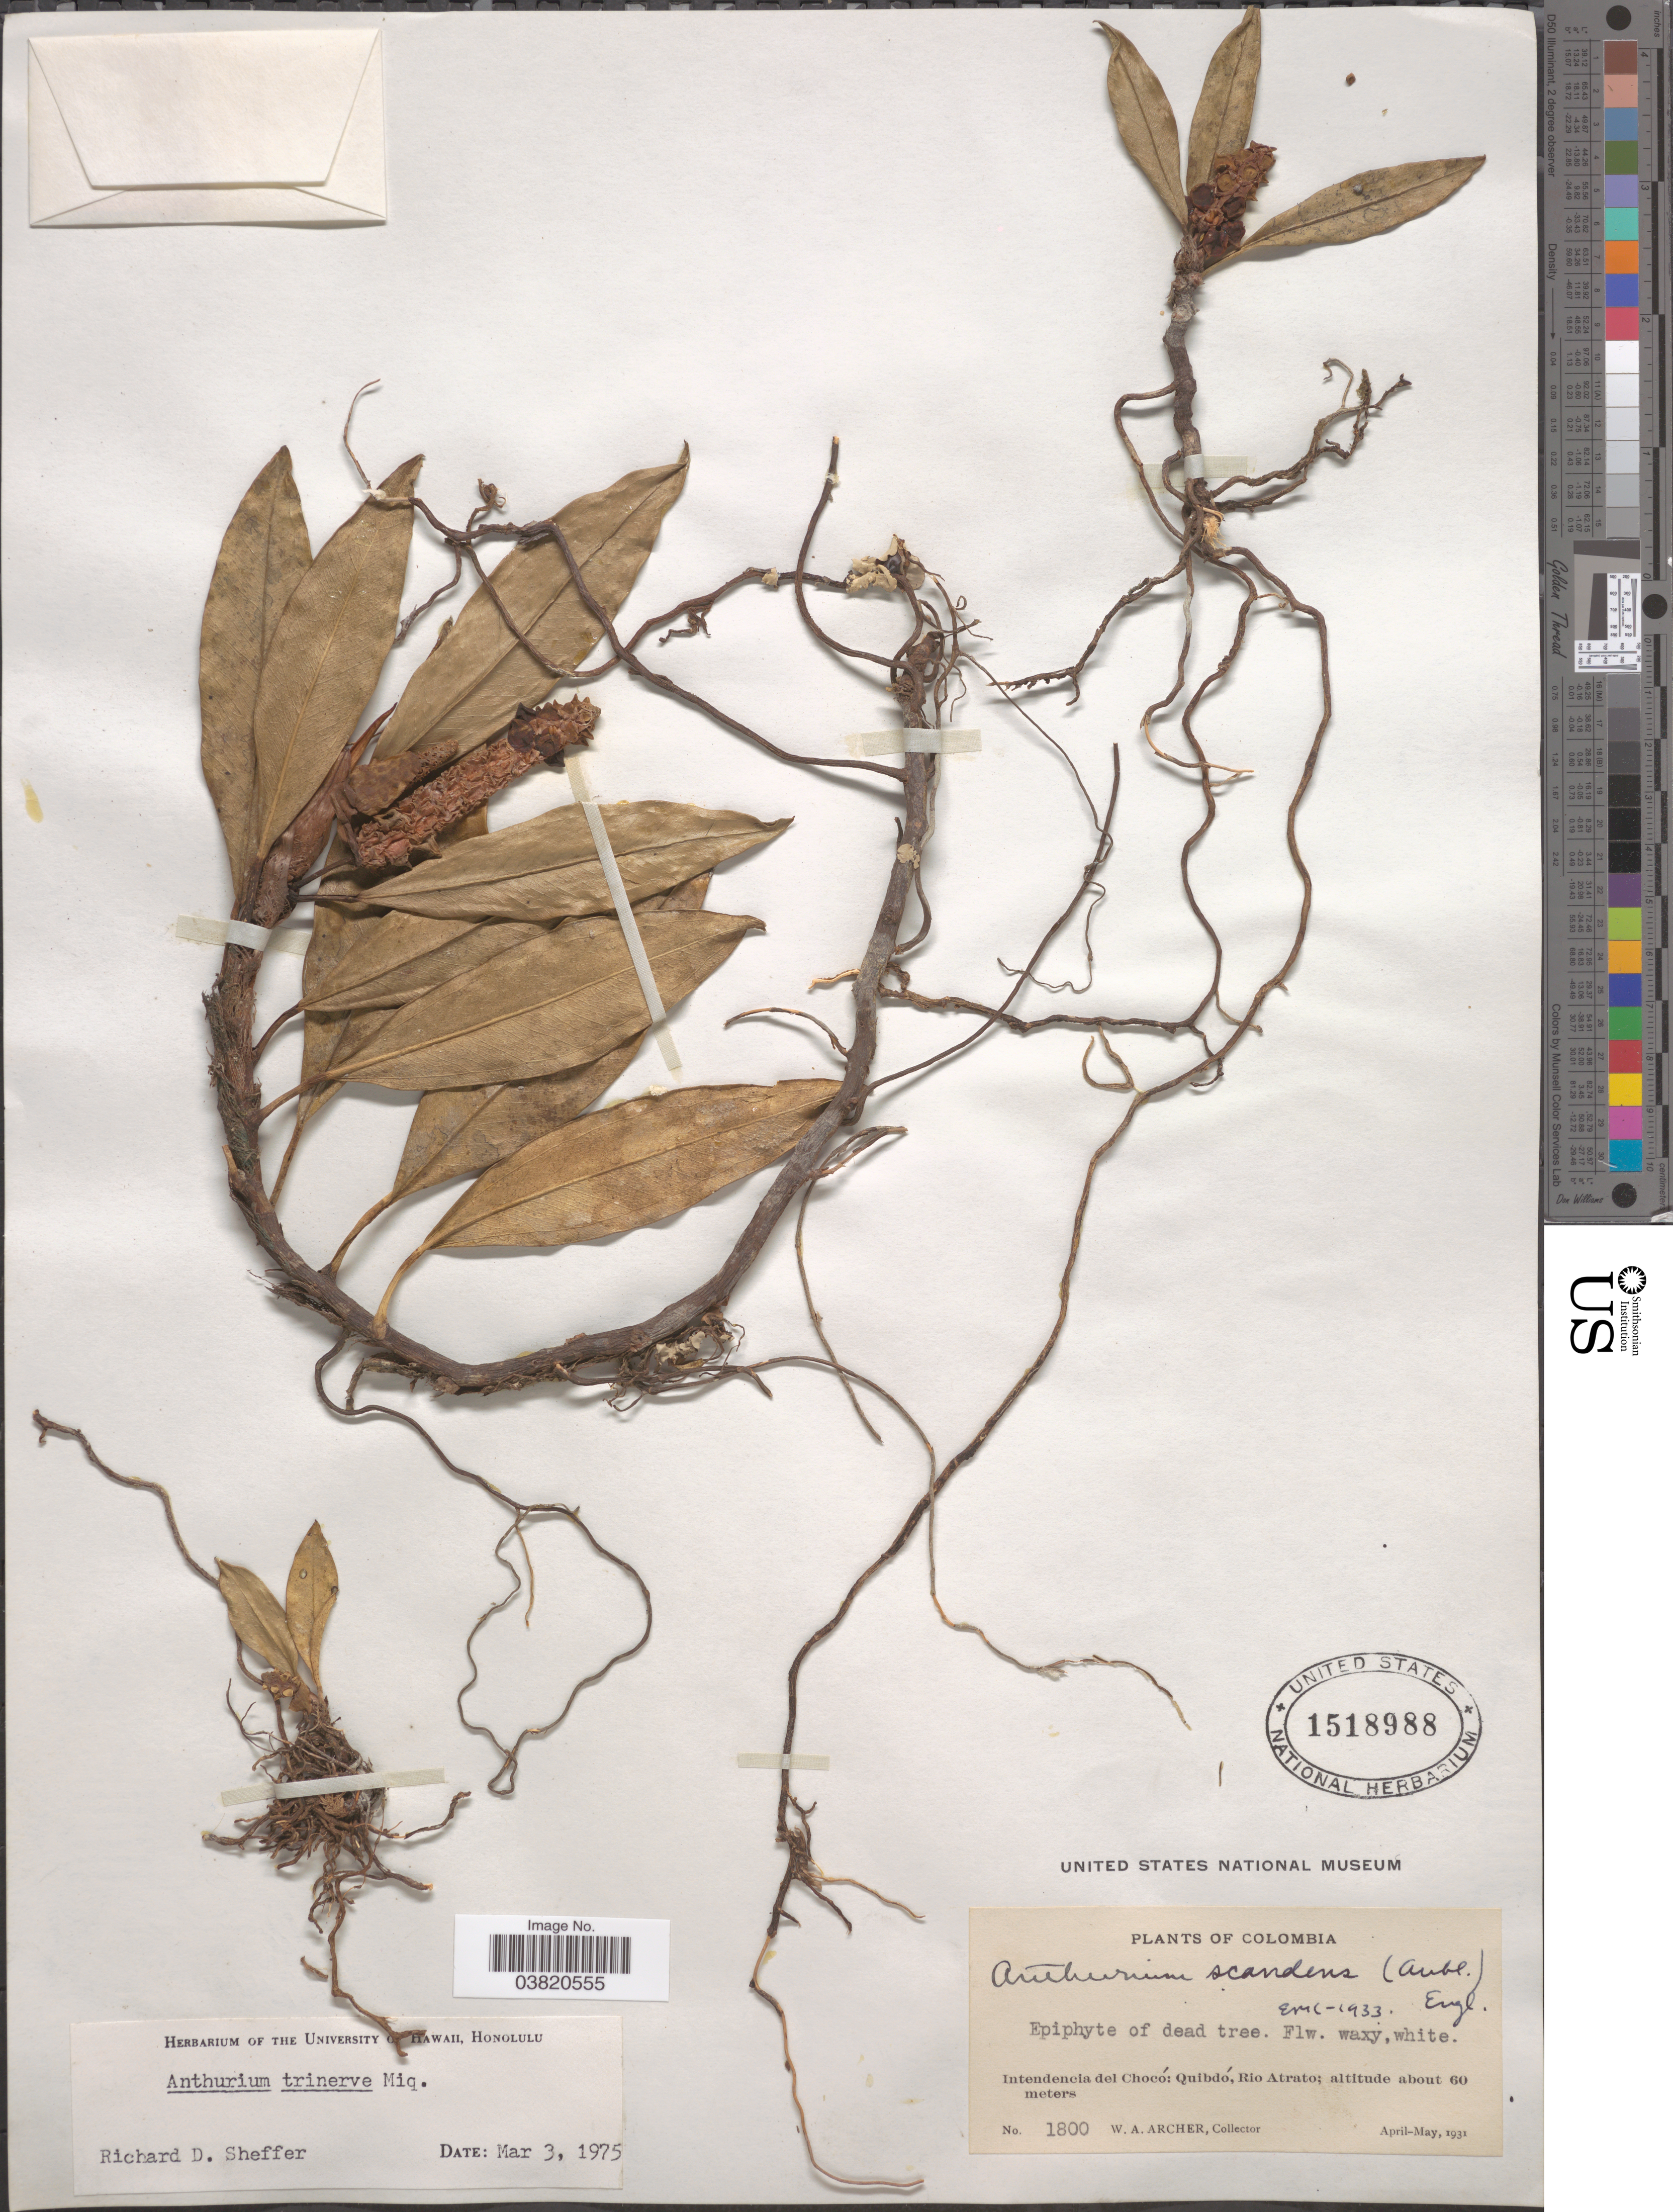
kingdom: Plantae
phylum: Tracheophyta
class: Liliopsida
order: Alismatales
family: Araceae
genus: Anthurium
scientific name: Anthurium trinerve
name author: Miq.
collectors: W. Archer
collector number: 1800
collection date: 1931-04/1931-05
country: Colombia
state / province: Chocó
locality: Intendencia del Chocó: Quibdó, Rio Atrato.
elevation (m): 60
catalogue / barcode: US 1518988